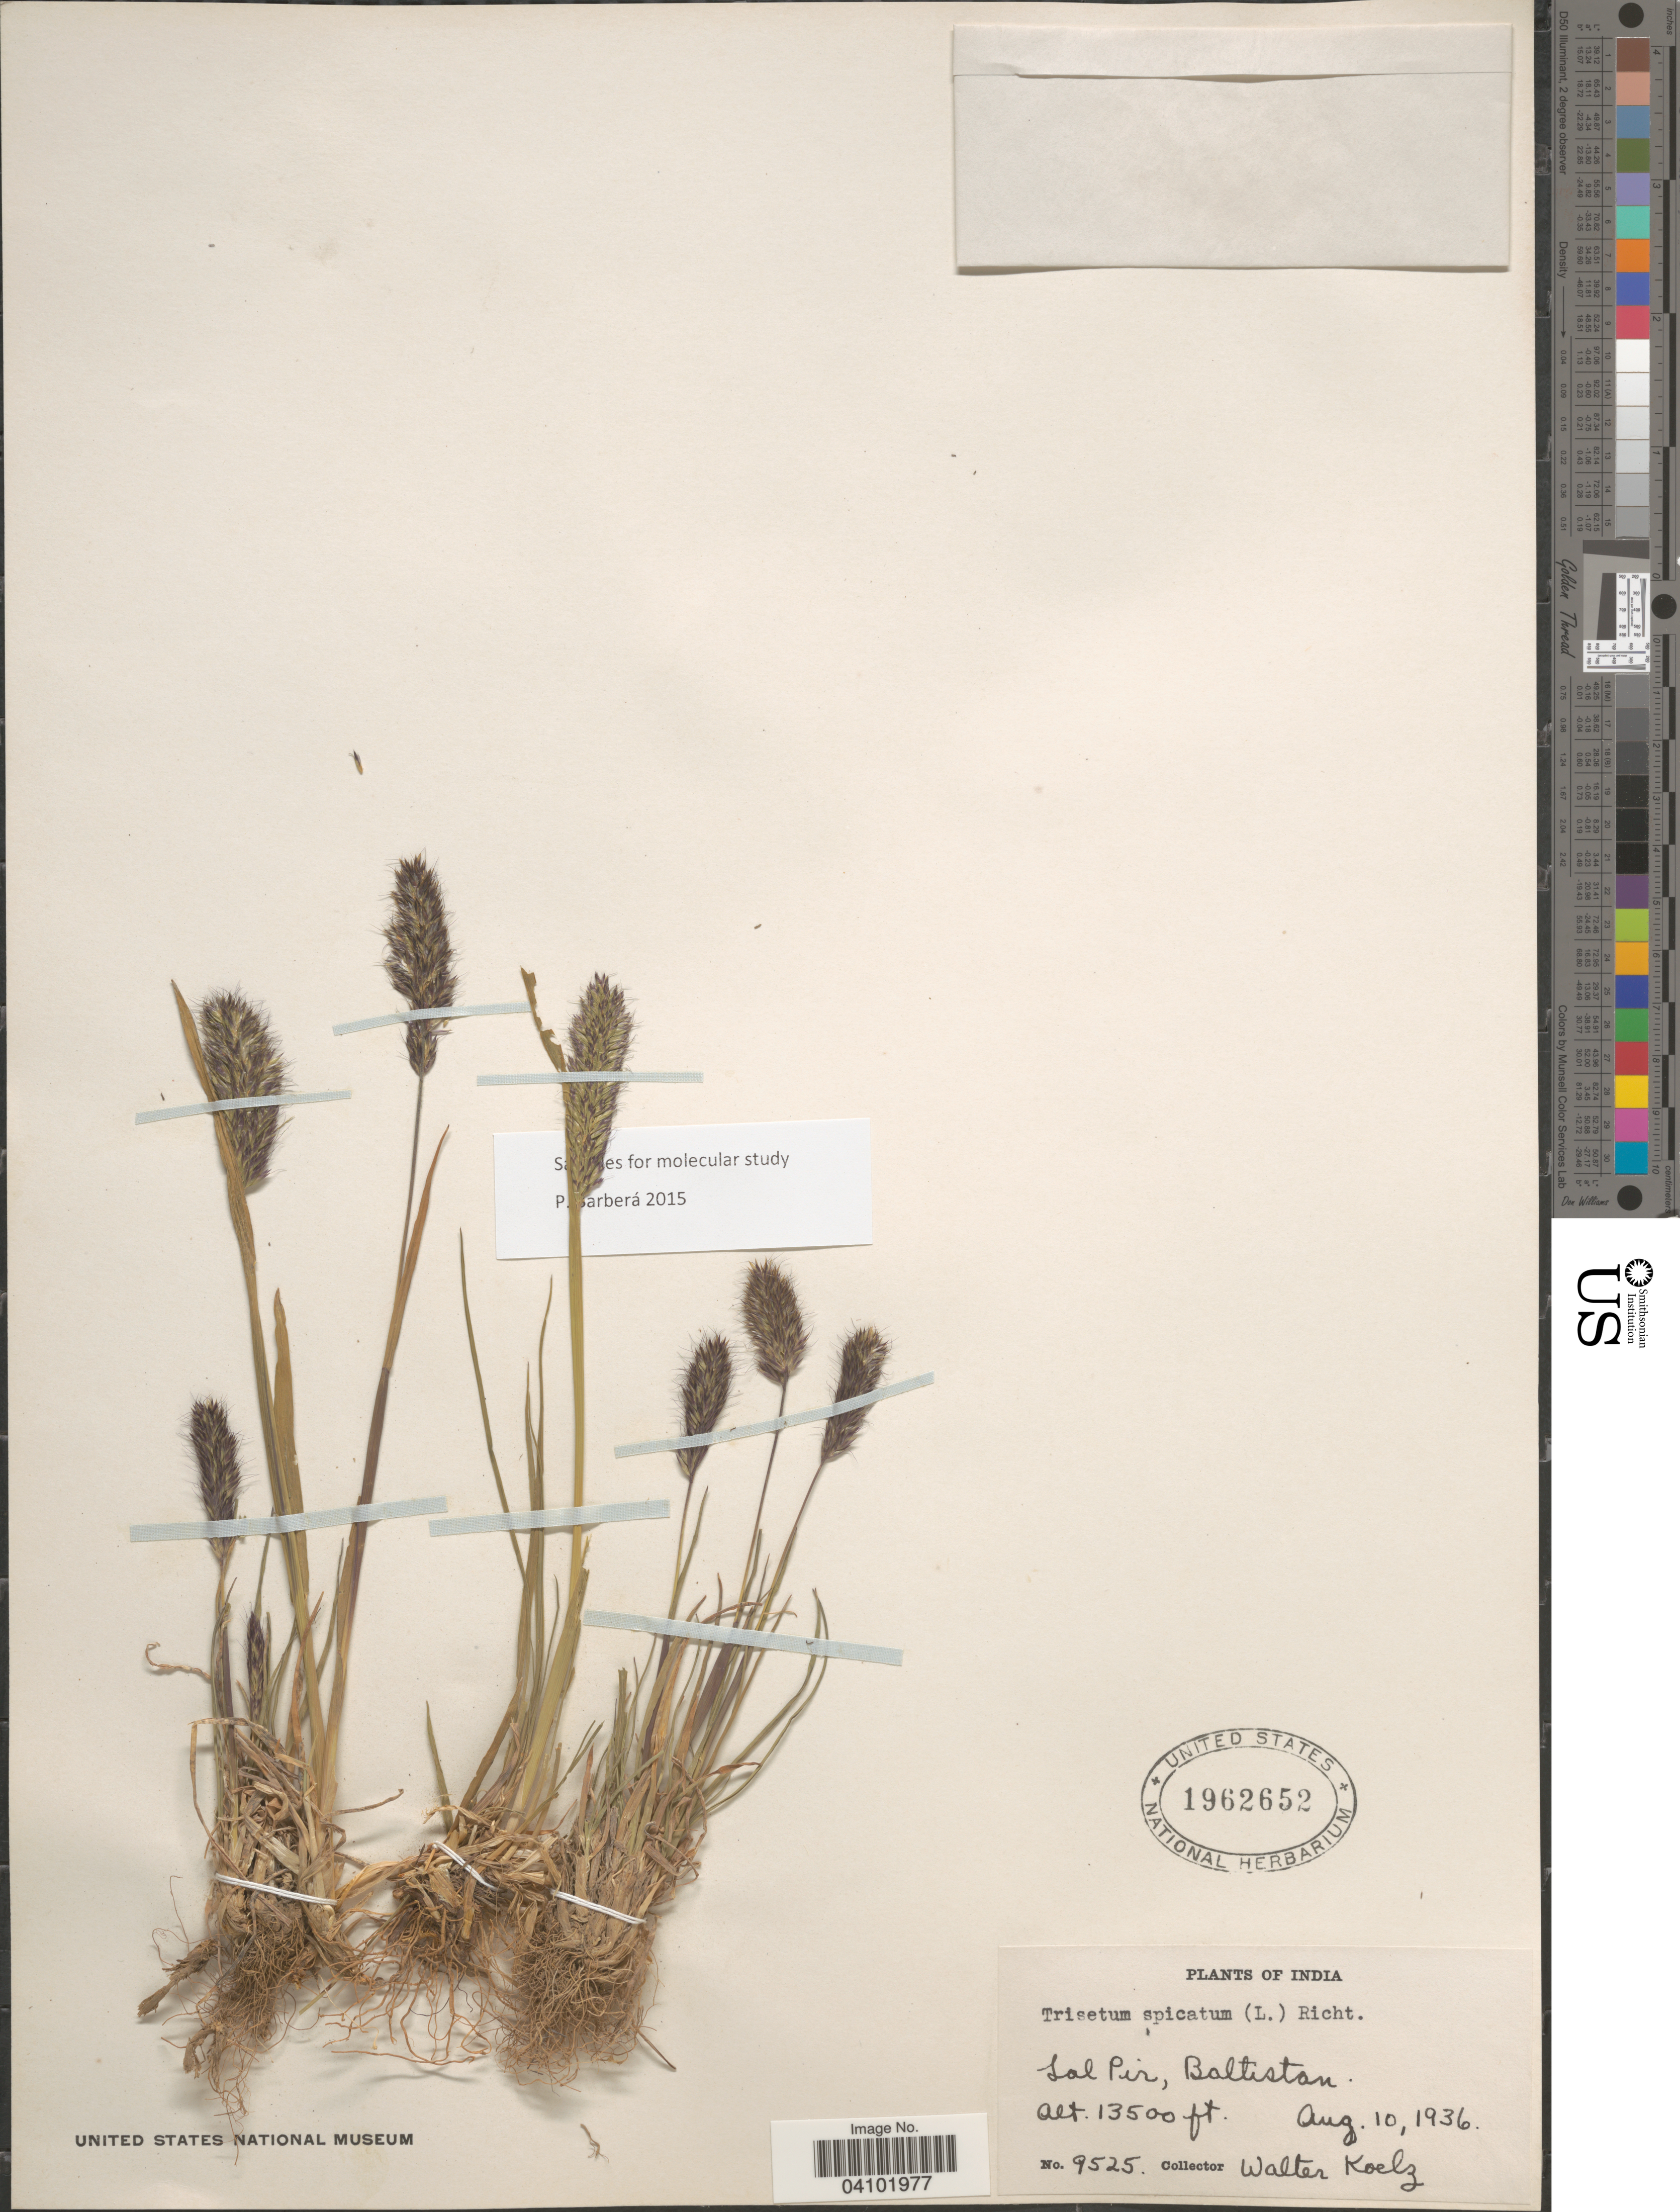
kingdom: Plantae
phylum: Tracheophyta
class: Liliopsida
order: Poales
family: Poaceae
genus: Koeleria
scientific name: Koeleria spicata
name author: (L.) Barberá et al.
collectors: W. N. Koelz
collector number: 9525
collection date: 1936-08-10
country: Pakistan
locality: Lal Pir, Baltistan.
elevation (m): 4115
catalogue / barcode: US 1962652